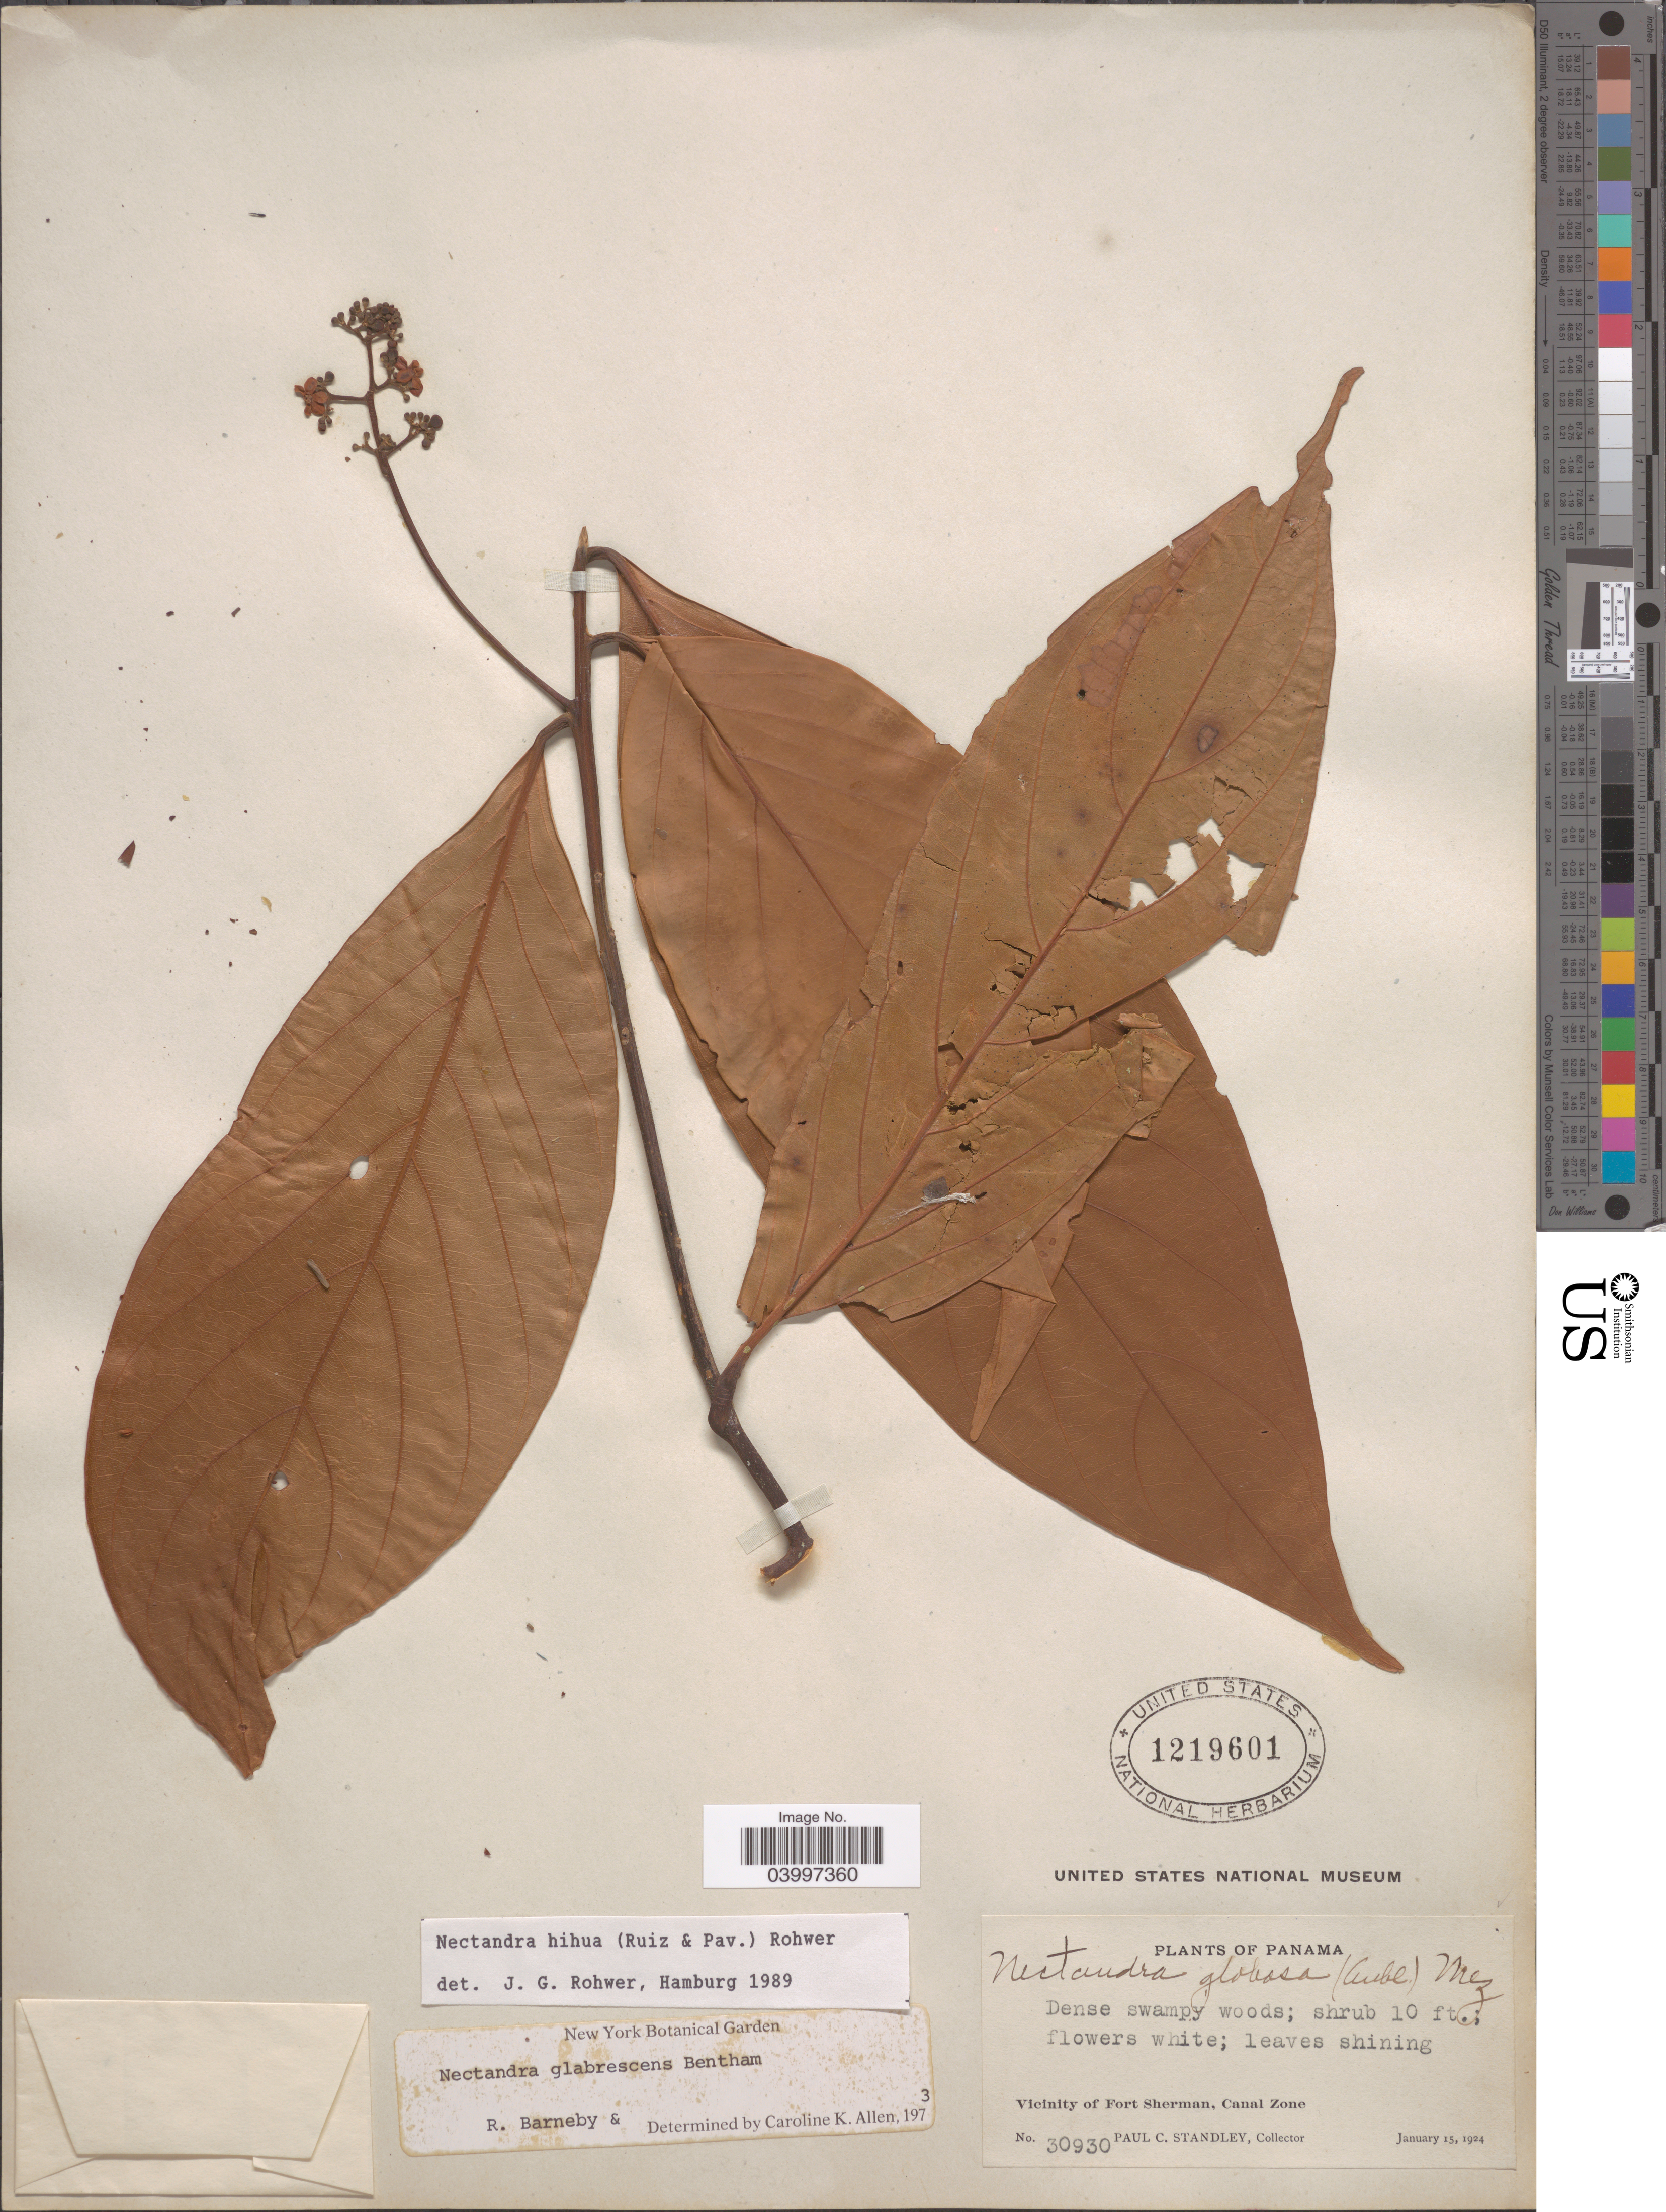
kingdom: Plantae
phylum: Tracheophyta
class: Magnoliopsida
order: Laurales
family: Lauraceae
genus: Nectandra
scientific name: Nectandra hihua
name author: (Ruiz & Pav.) Rohwer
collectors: P. C. Standley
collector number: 30930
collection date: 1924-01-15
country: Panama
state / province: Colón / Panamá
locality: Vicinity of Fort Sherman, Canal Zone.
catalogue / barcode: US 1219601